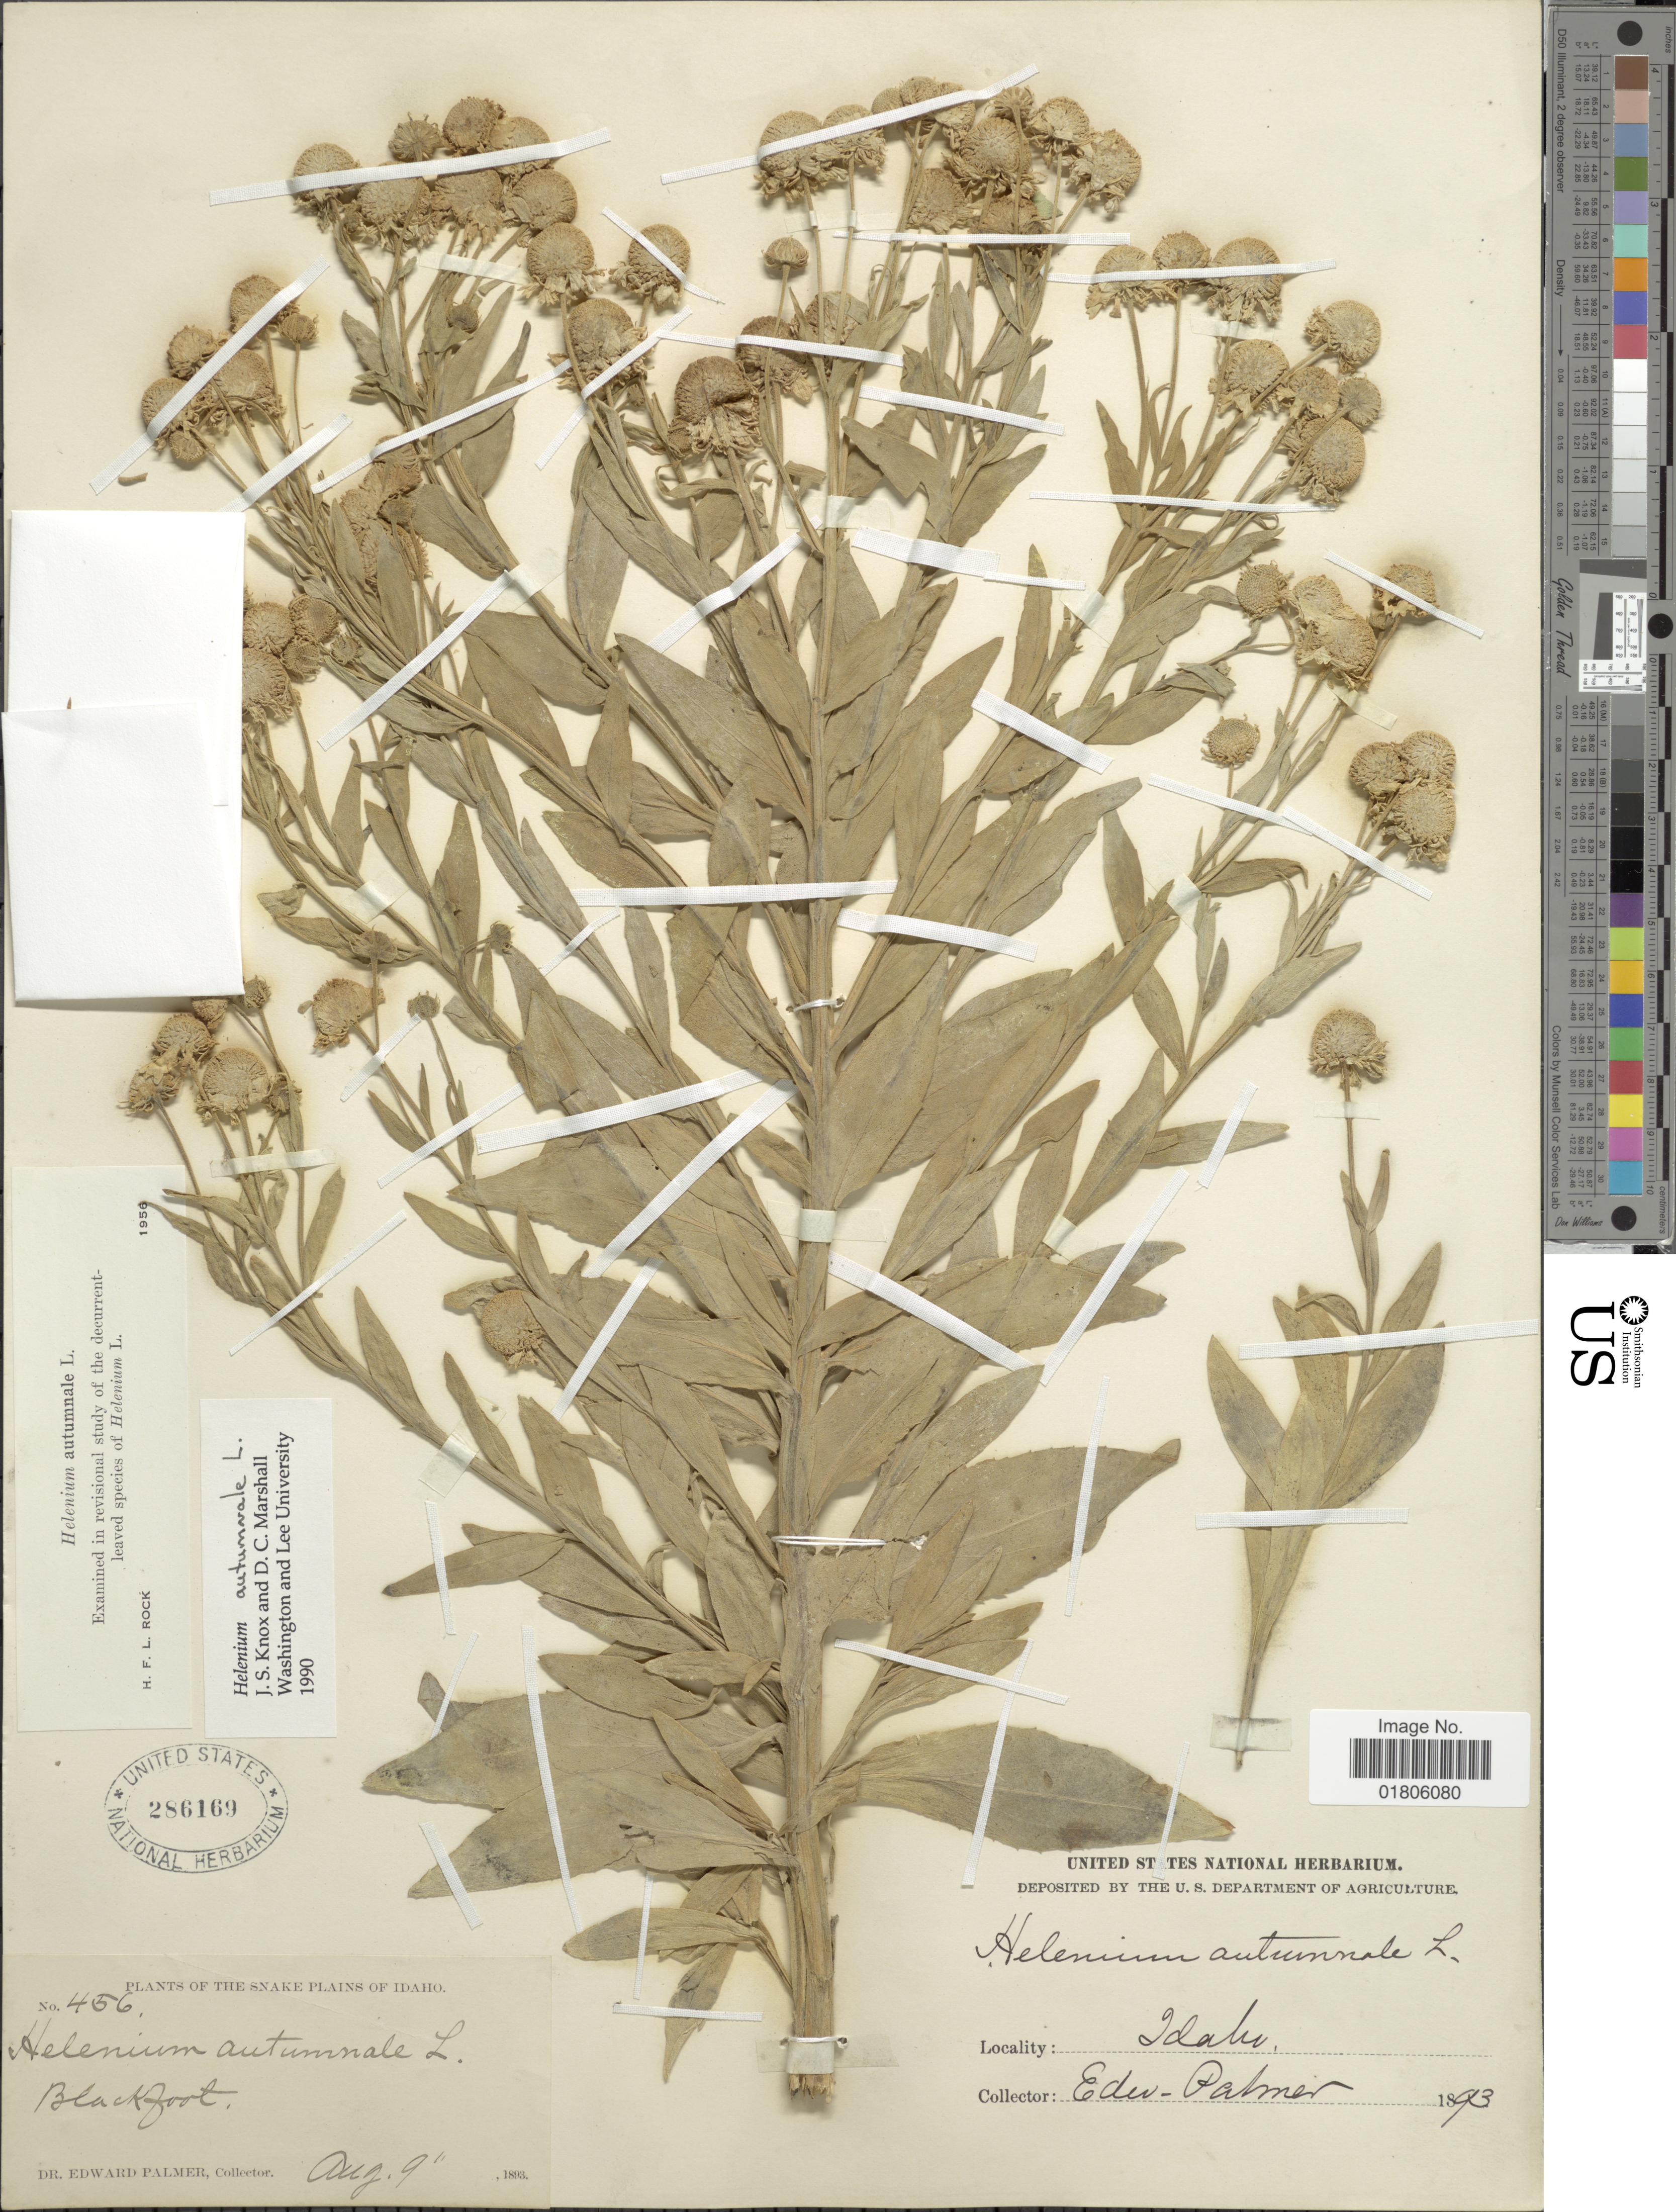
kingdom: Plantae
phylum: Tracheophyta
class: Magnoliopsida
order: Asterales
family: Asteraceae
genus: Helenium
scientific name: Helenium autumnale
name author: L.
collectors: E. Palmer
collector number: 456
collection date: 1893-08-09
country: United States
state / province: Idaho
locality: Blackfoot. The Snake Plains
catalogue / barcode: US 286169